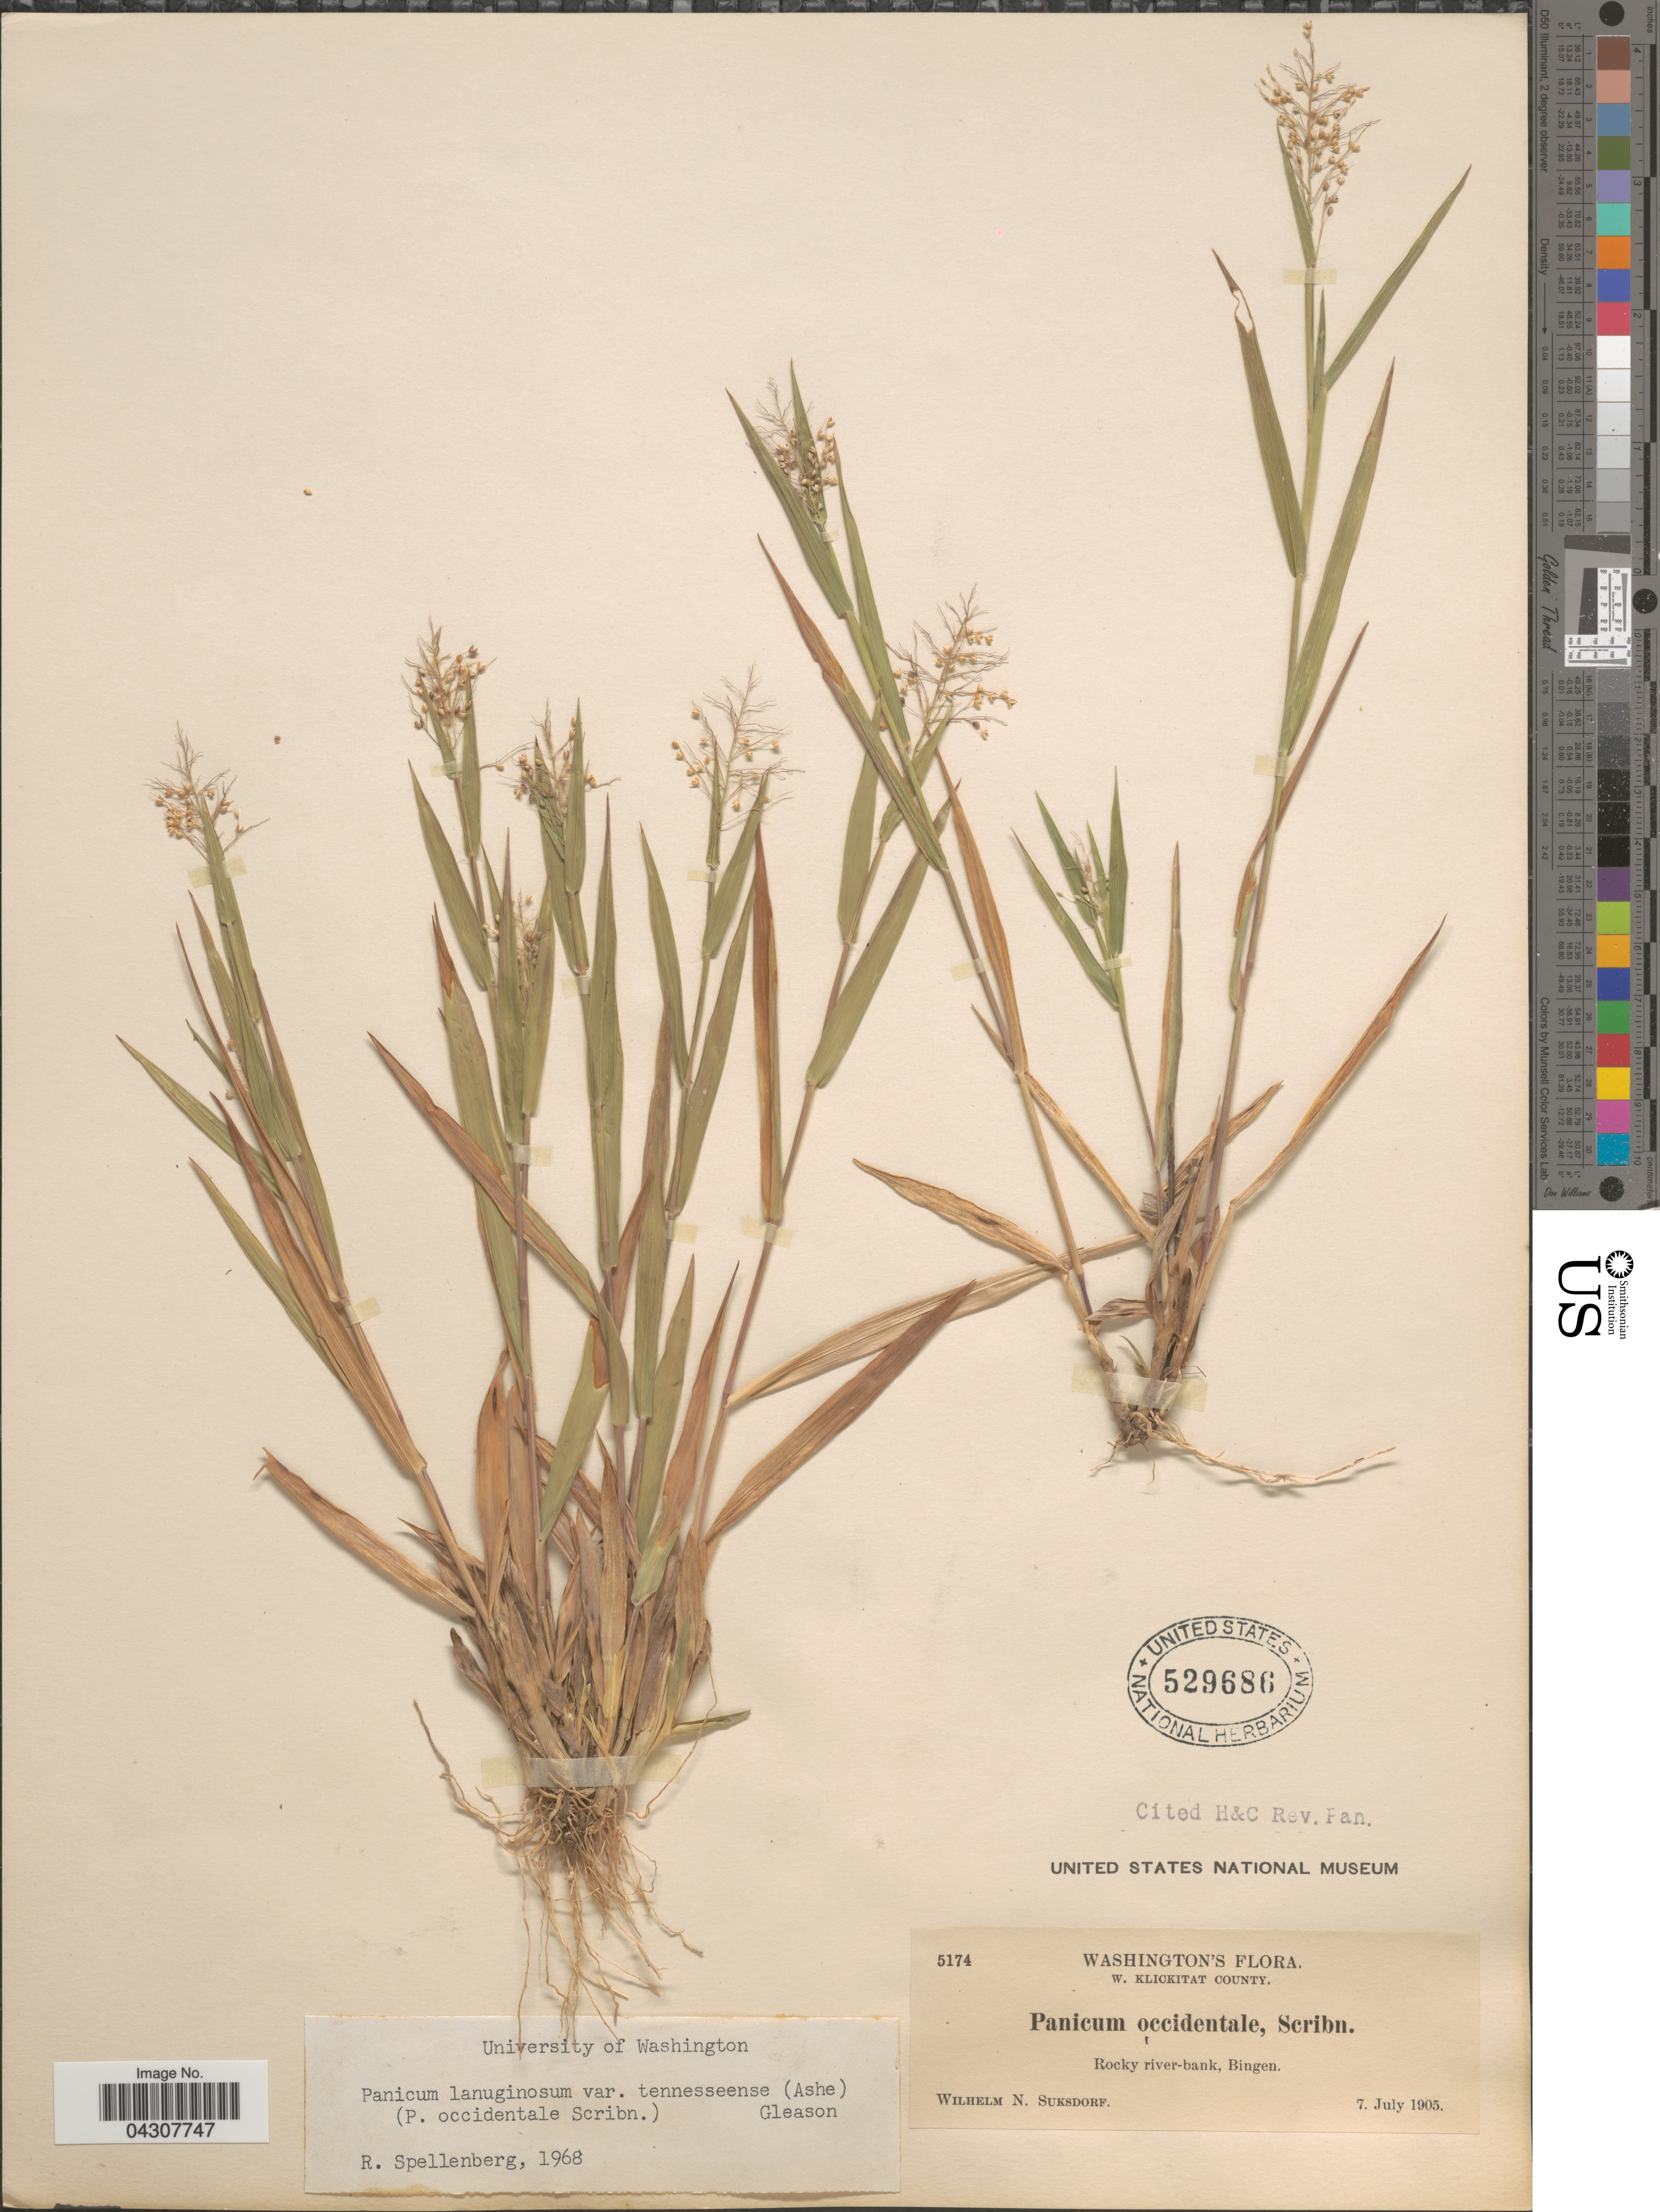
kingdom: Plantae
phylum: Tracheophyta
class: Liliopsida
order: Poales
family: Poaceae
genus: Dichanthelium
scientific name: Dichanthelium acuminatum var. acuminatum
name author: (Sw.) Gould & C.A. Clark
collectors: W. N. Suksdorf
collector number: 5174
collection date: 1905-07-07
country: United States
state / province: Washington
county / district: Klickitat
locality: W. Klickitat County. Rocky river-bank, Bingen.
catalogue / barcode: US 529686